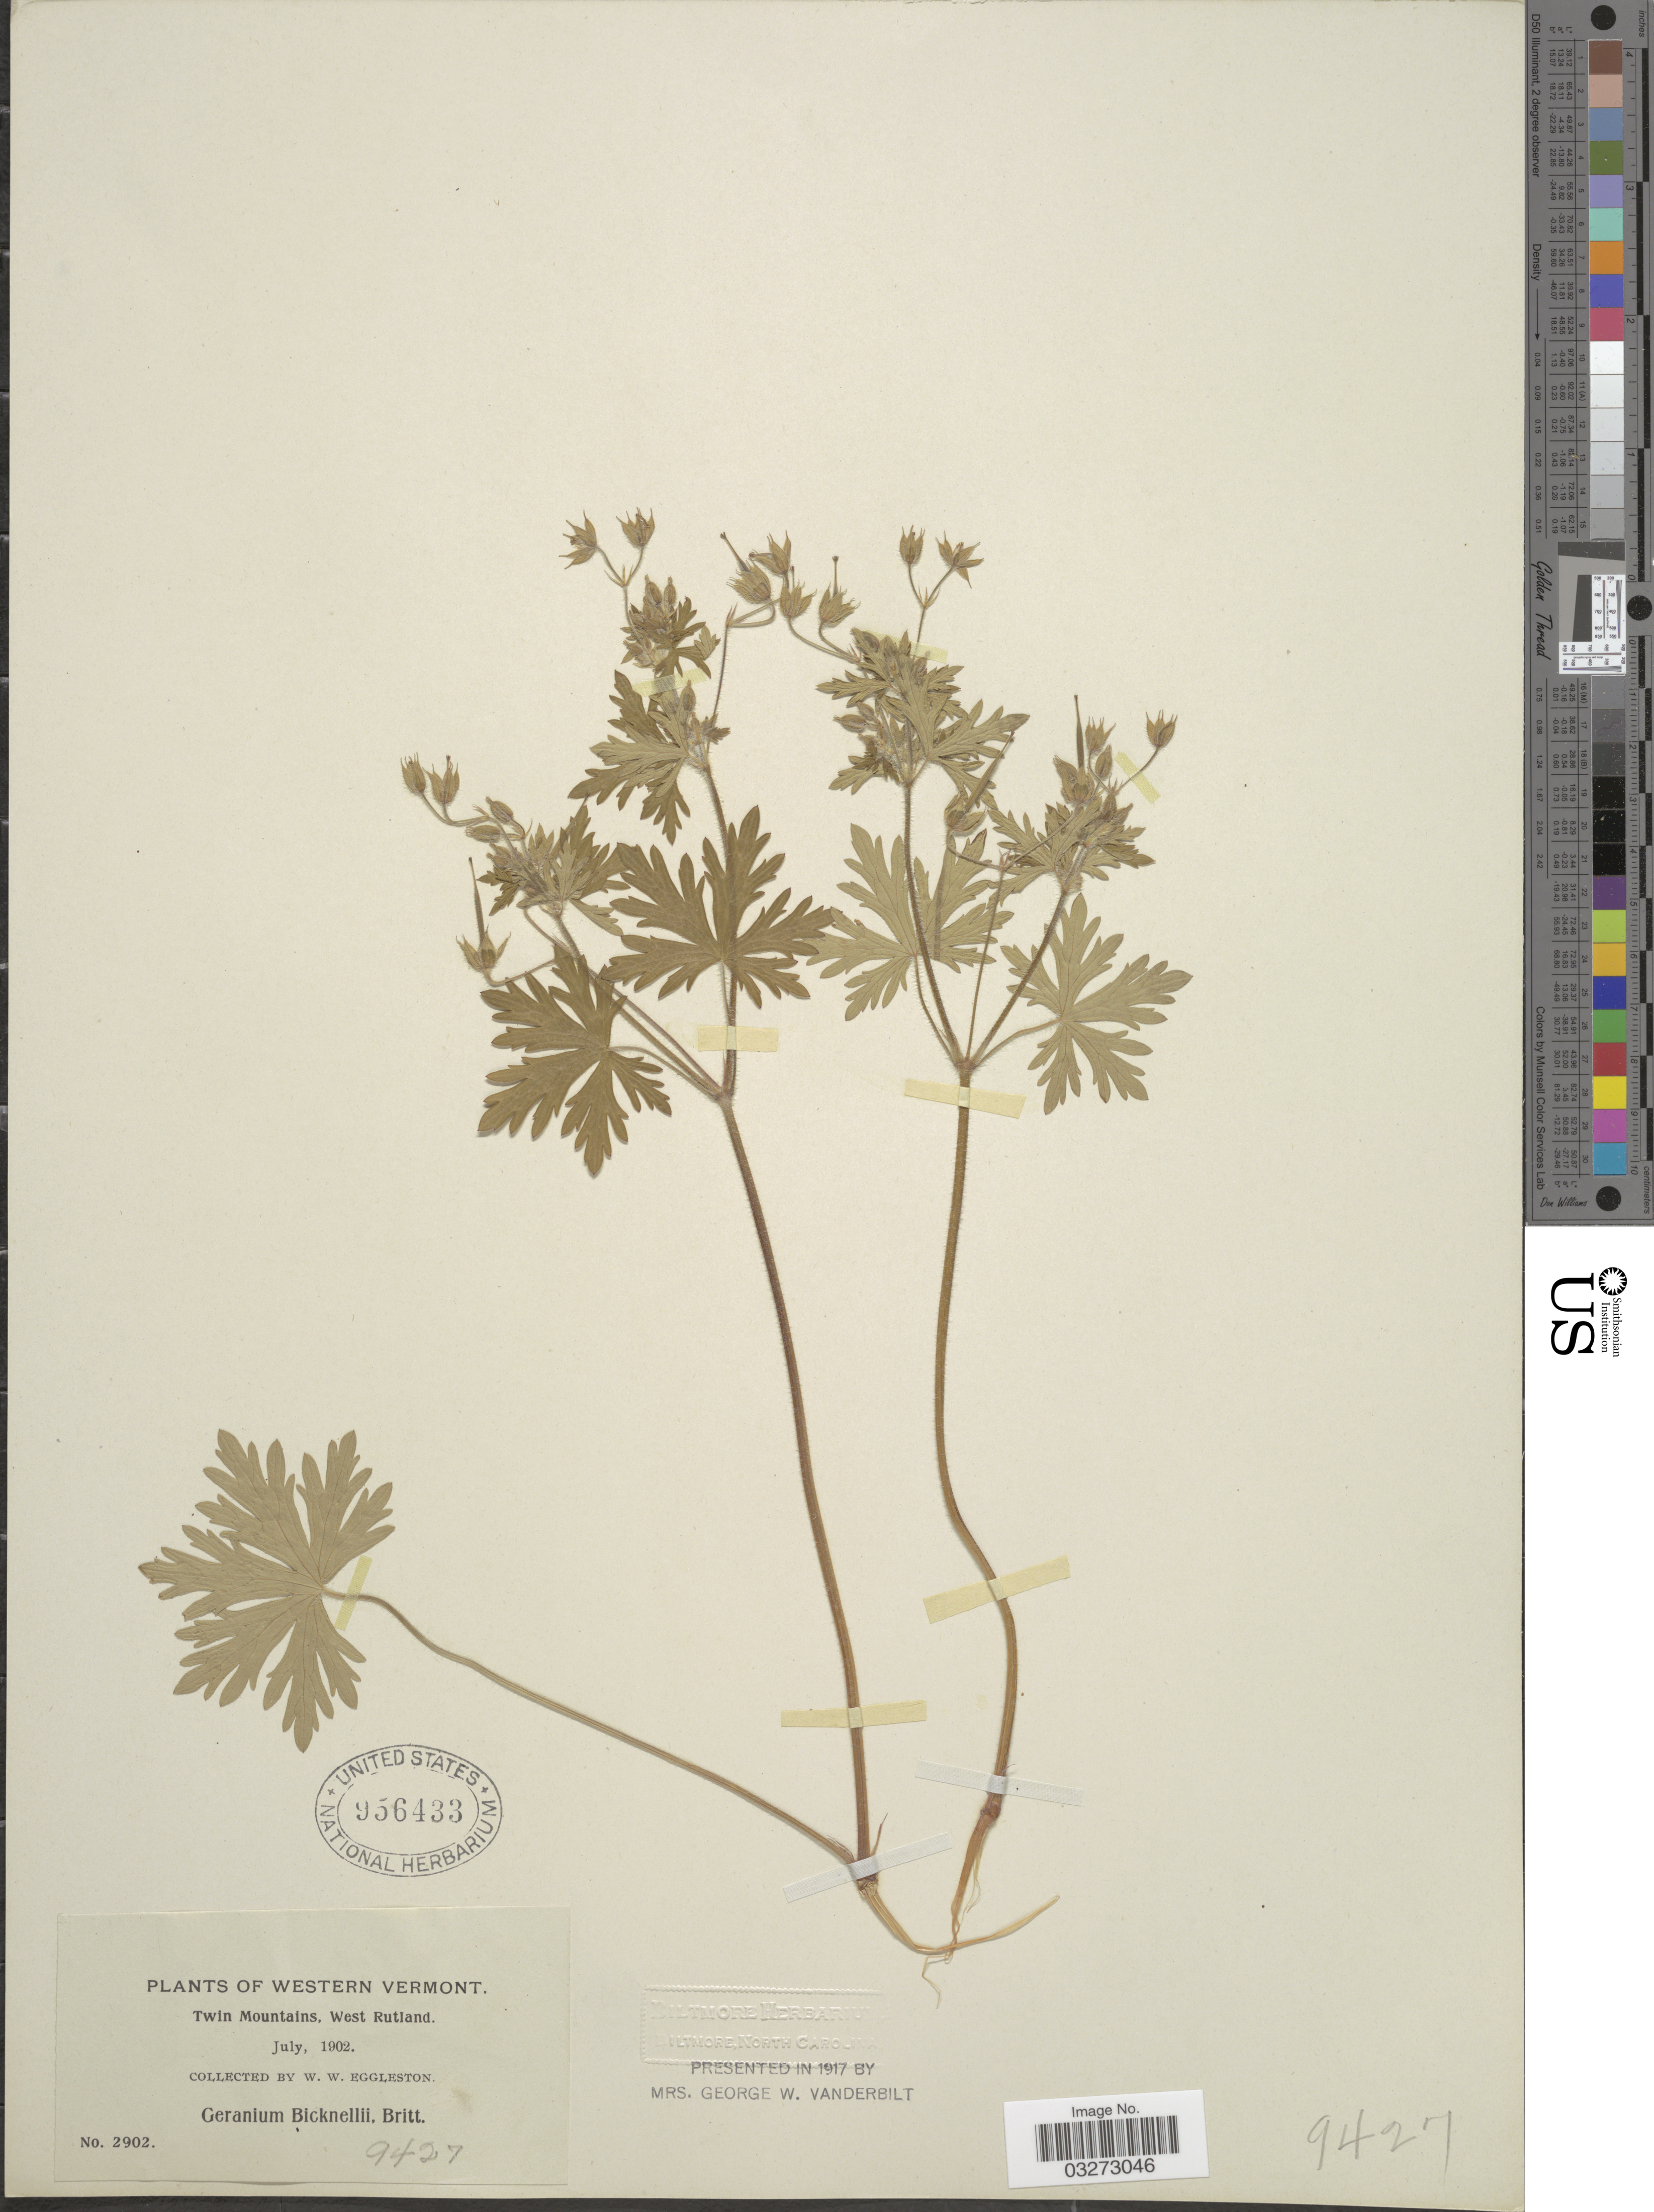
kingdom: Plantae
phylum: Tracheophyta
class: Magnoliopsida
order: Geraniales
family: Geraniaceae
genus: Geranium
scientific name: Geranium bicknellii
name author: Britton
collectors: W. W. Eggleston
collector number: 2902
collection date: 1902-07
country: United States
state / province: Vermont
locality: Western Vermont. Twin Mountains, West Rutland.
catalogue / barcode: US 956433